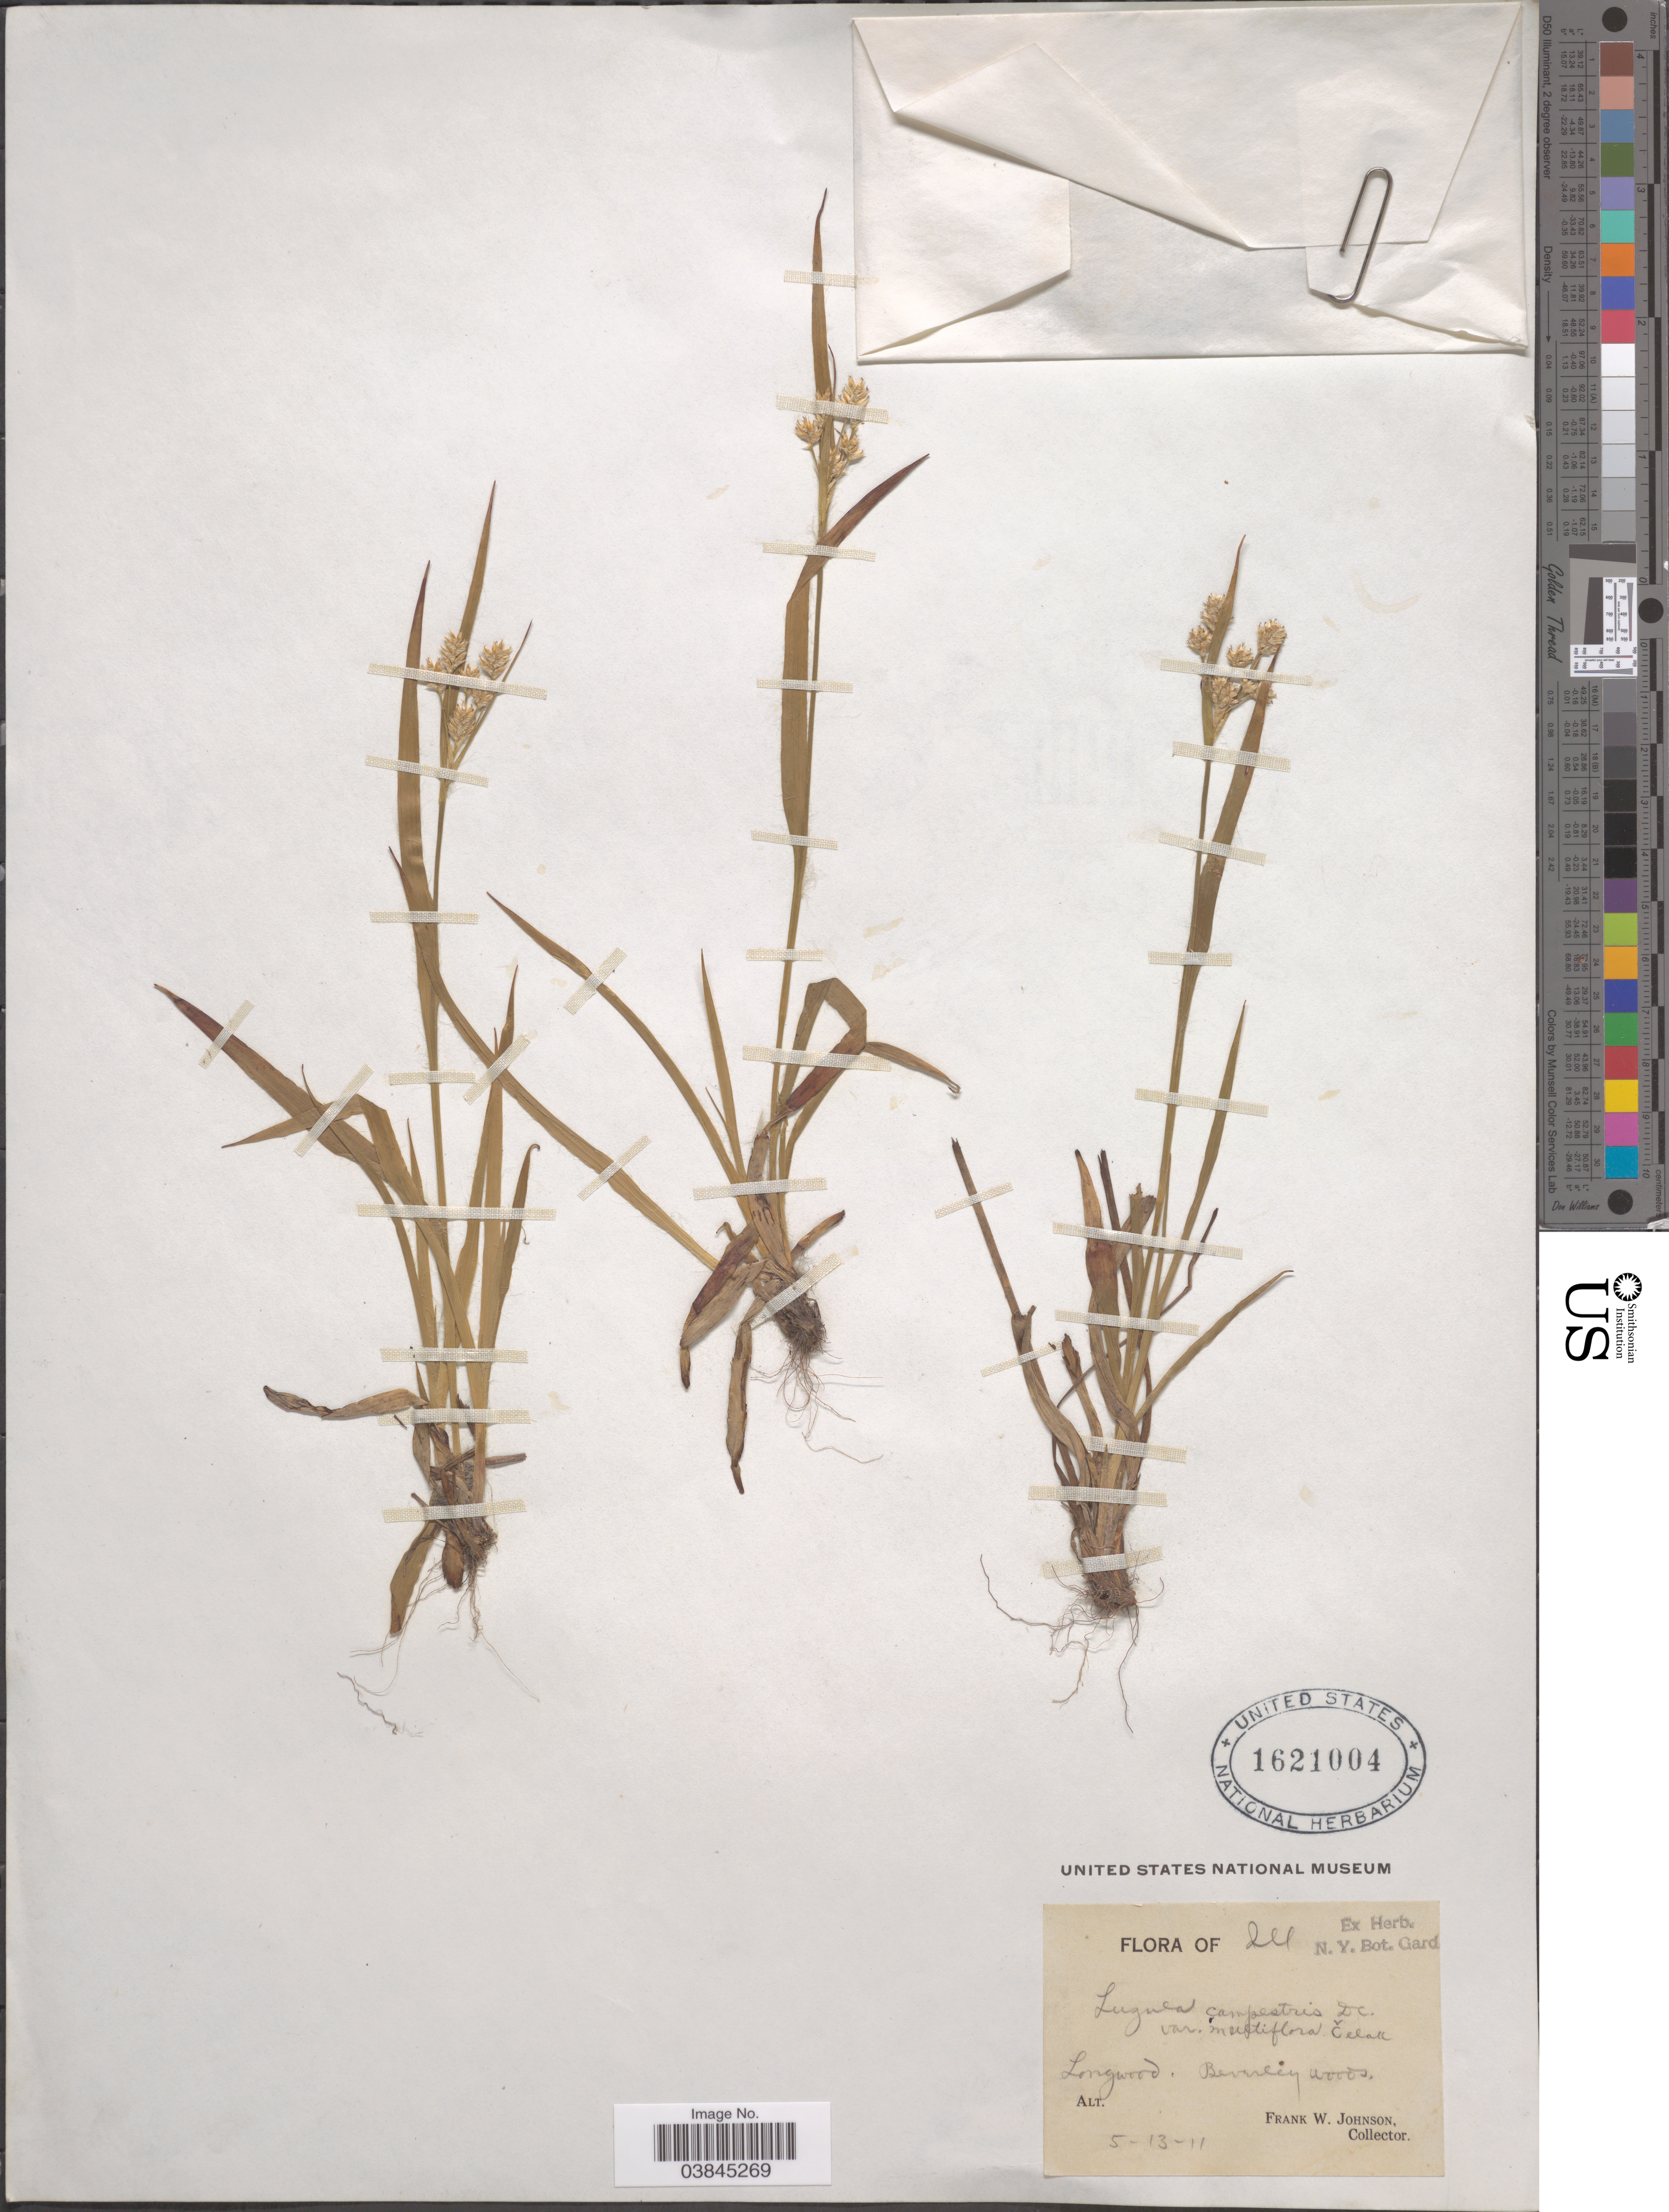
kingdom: Plantae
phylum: Tracheophyta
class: Liliopsida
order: Poales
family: Juncaceae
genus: Luzula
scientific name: Luzula campestris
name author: (L.) DC.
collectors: F. W. Johnson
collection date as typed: Transcribed d/m/y: 13/5/11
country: United States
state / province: Illinois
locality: Longwood.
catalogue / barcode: US 1621004